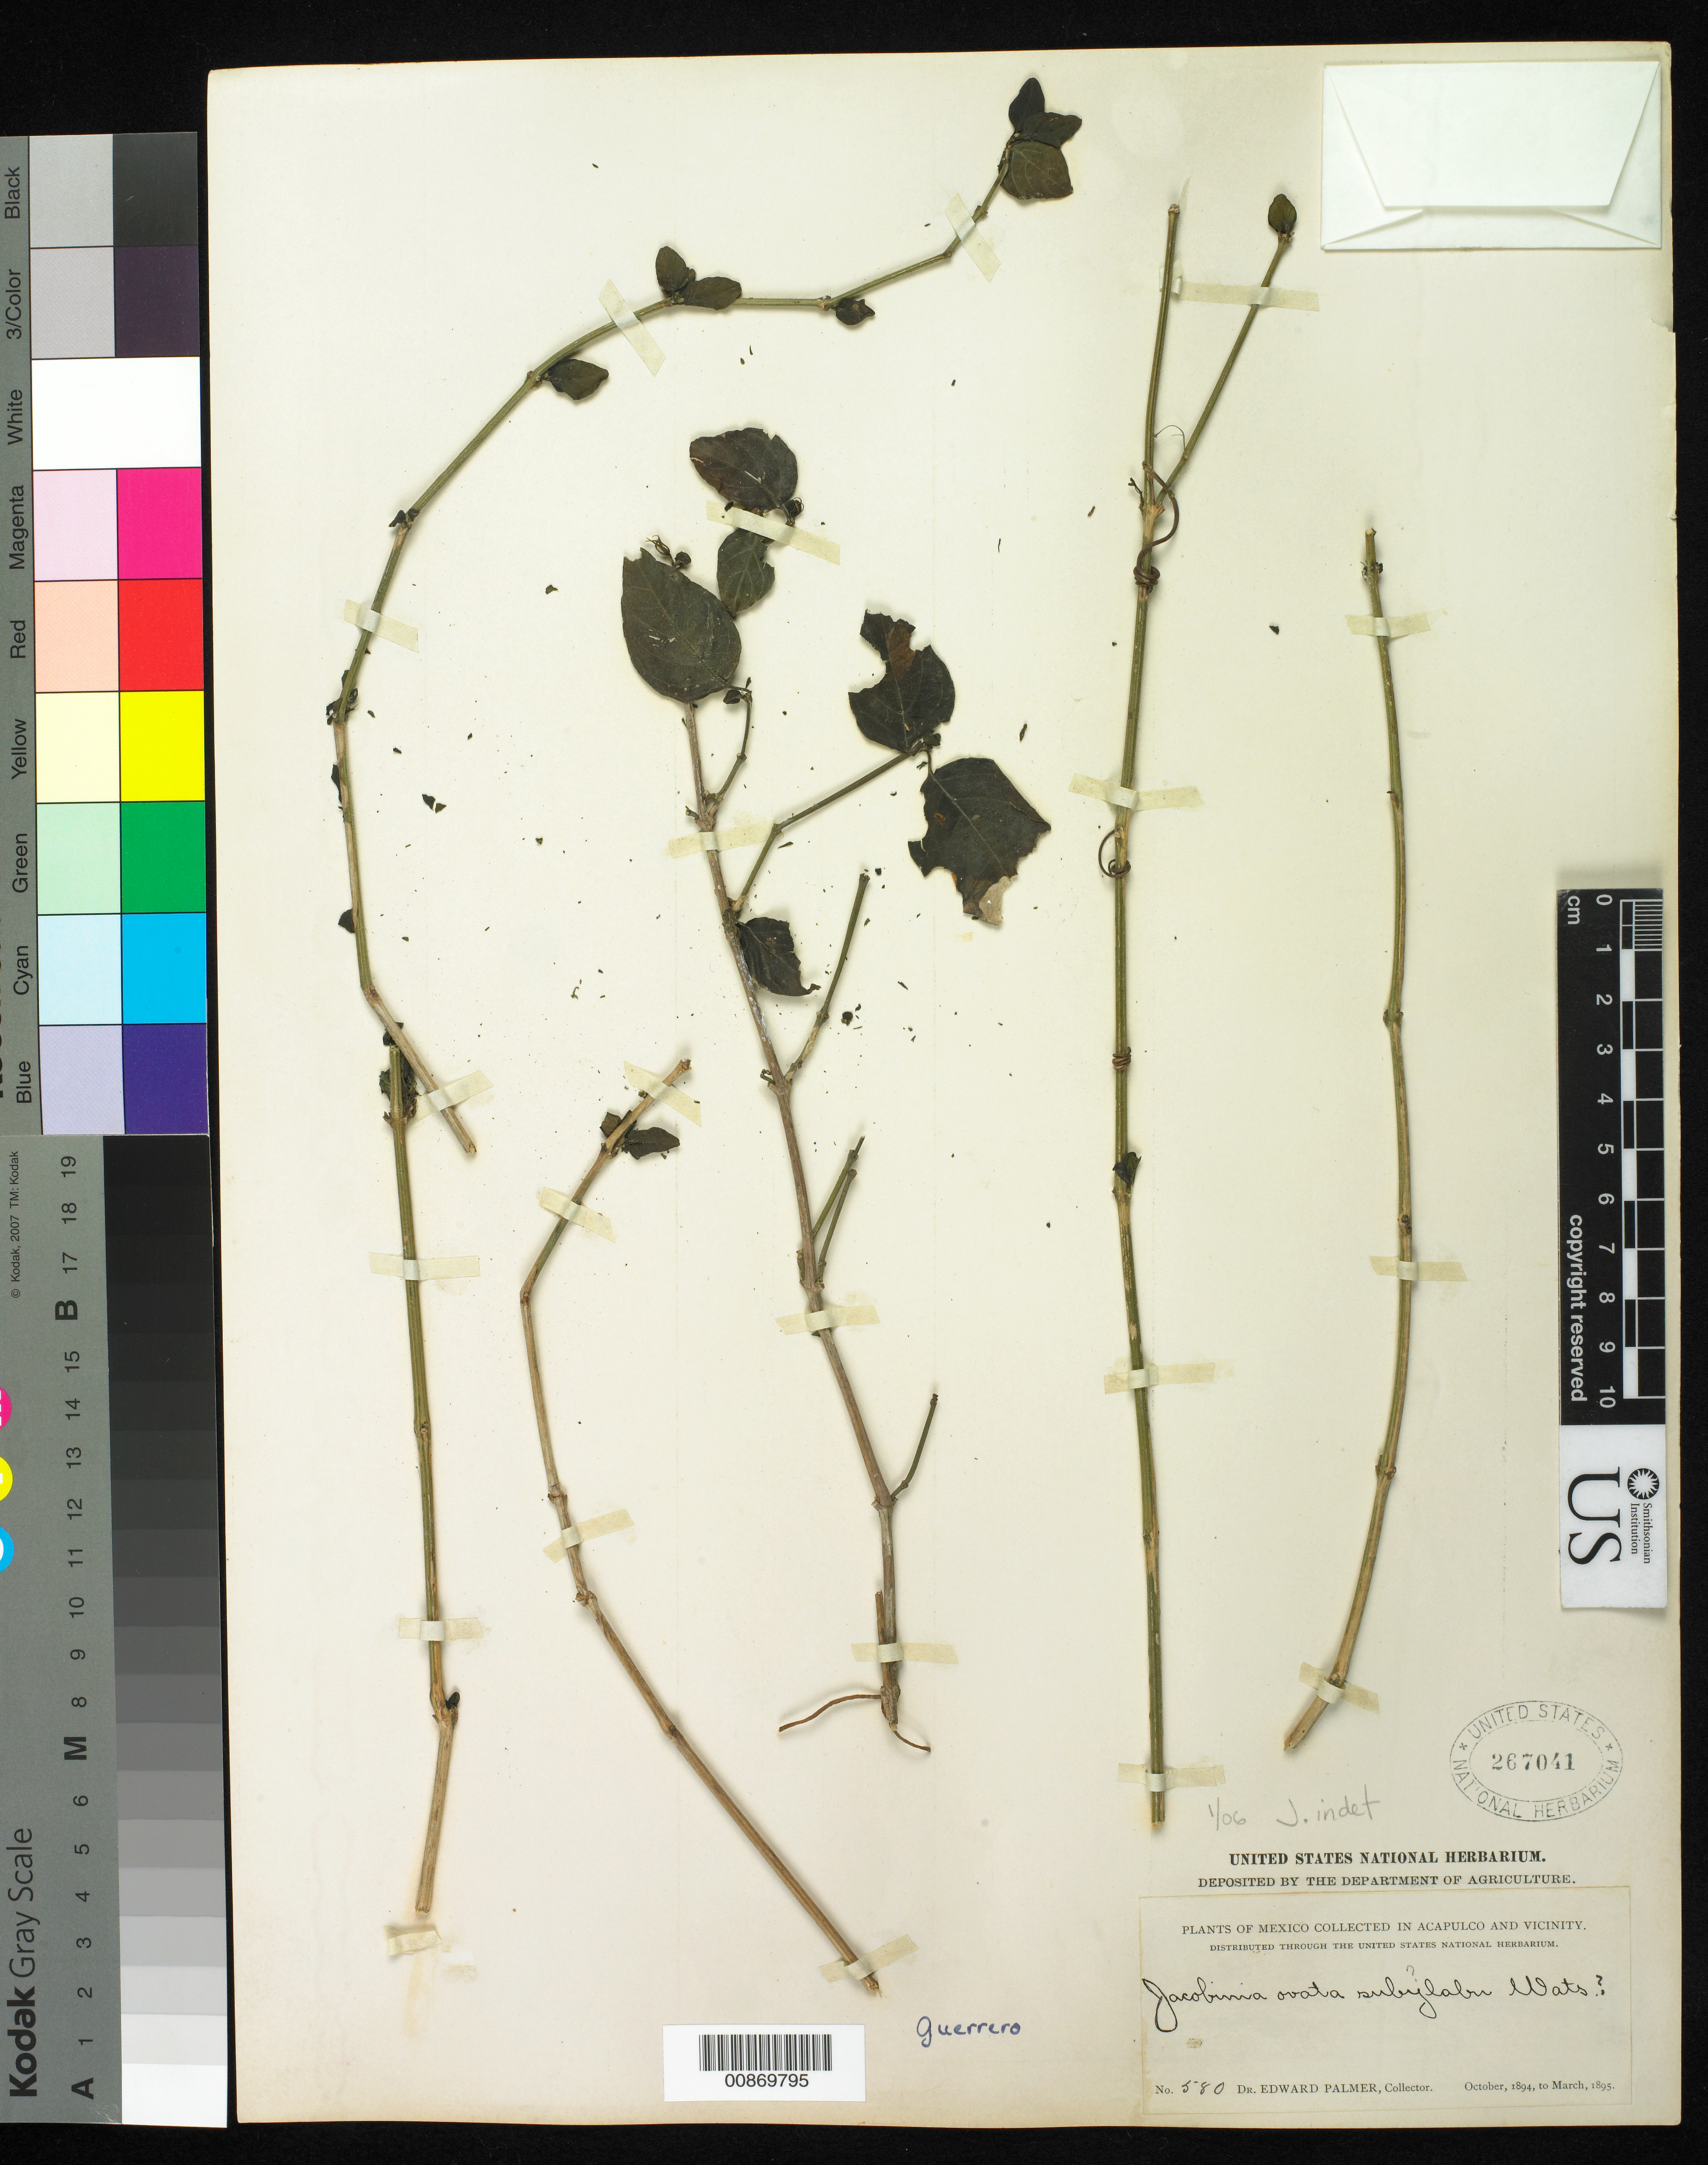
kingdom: Plantae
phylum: Tracheophyta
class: Magnoliopsida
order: Lamiales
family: Acanthaceae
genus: Jacobinia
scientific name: Jacobinia sp.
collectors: E. Palmer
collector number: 580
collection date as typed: Oct 1894 to -- Mar 1895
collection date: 1894-10/1895-03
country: Mexico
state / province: Guerrero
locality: Acapulco, Guerrero and vicinity.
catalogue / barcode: US 267041